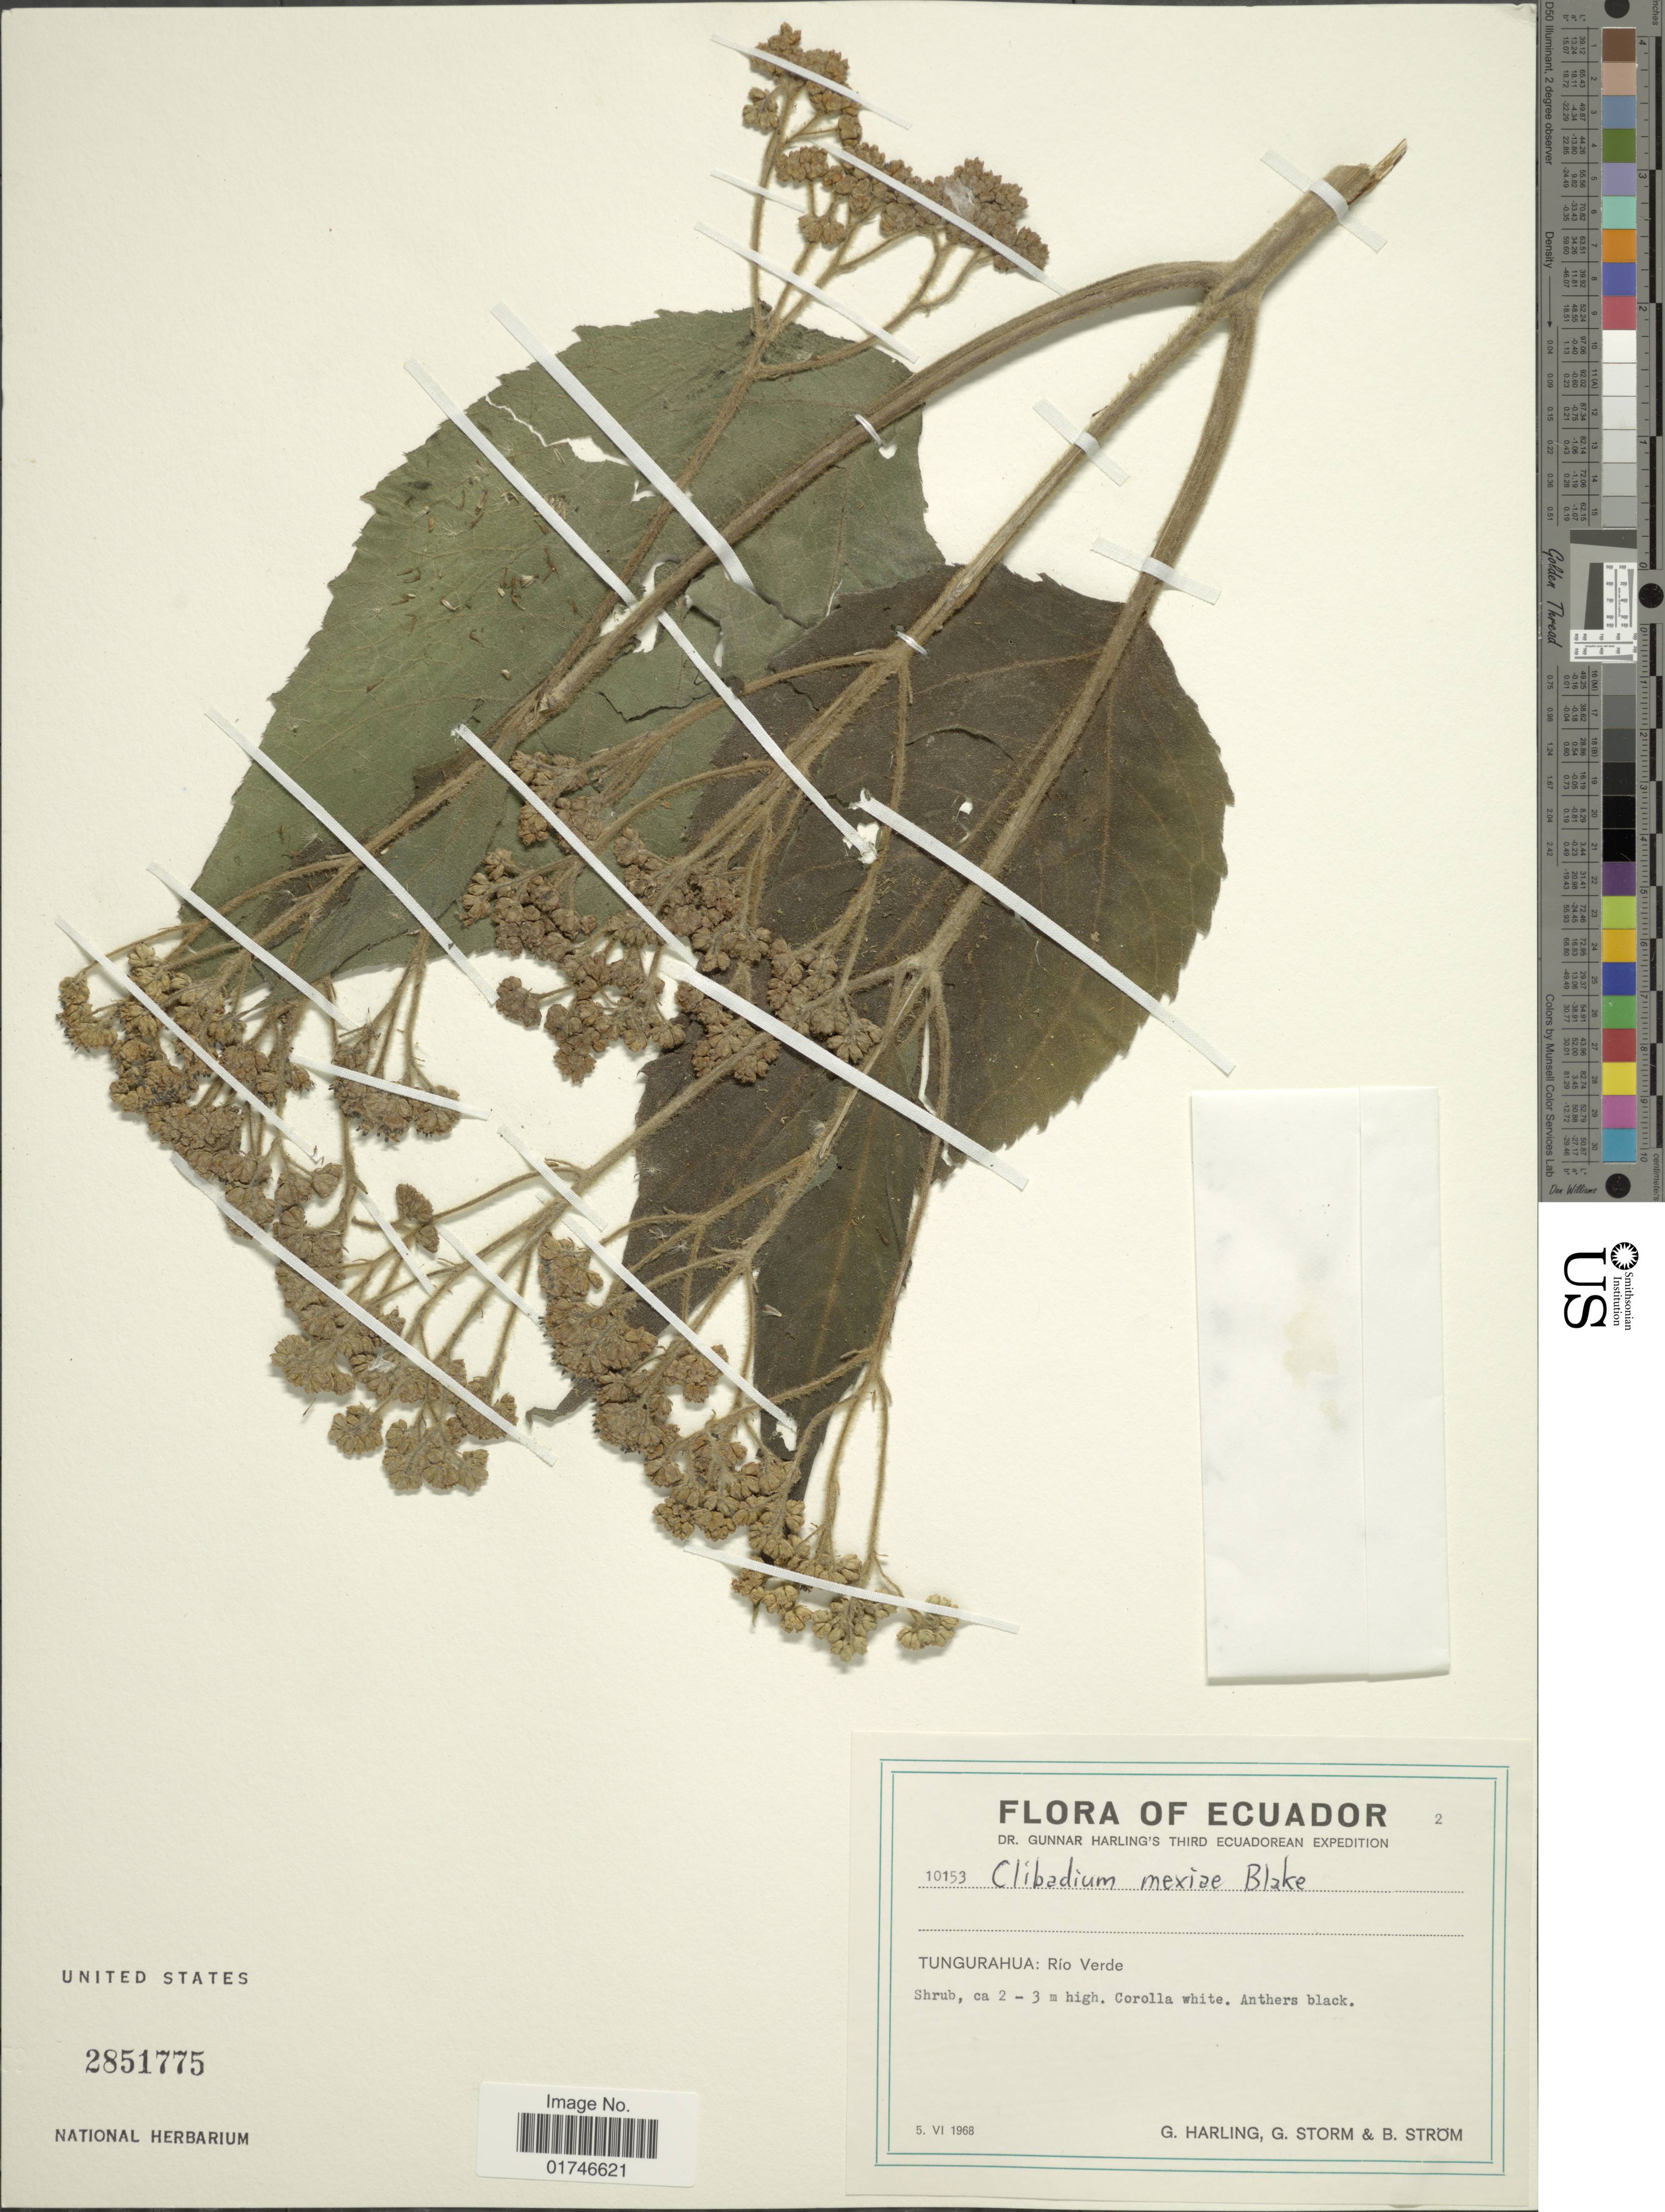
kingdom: Plantae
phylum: Tracheophyta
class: Magnoliopsida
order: Asterales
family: Asteraceae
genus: Clibadium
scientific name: Clibadium mexiae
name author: S.F. Blake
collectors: G. Harling, G. Storm & B. Ström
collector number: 10153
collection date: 1968-06-05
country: Ecuador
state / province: Tungurahua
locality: Tungurahua: Rio Verde.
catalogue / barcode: US 2851775